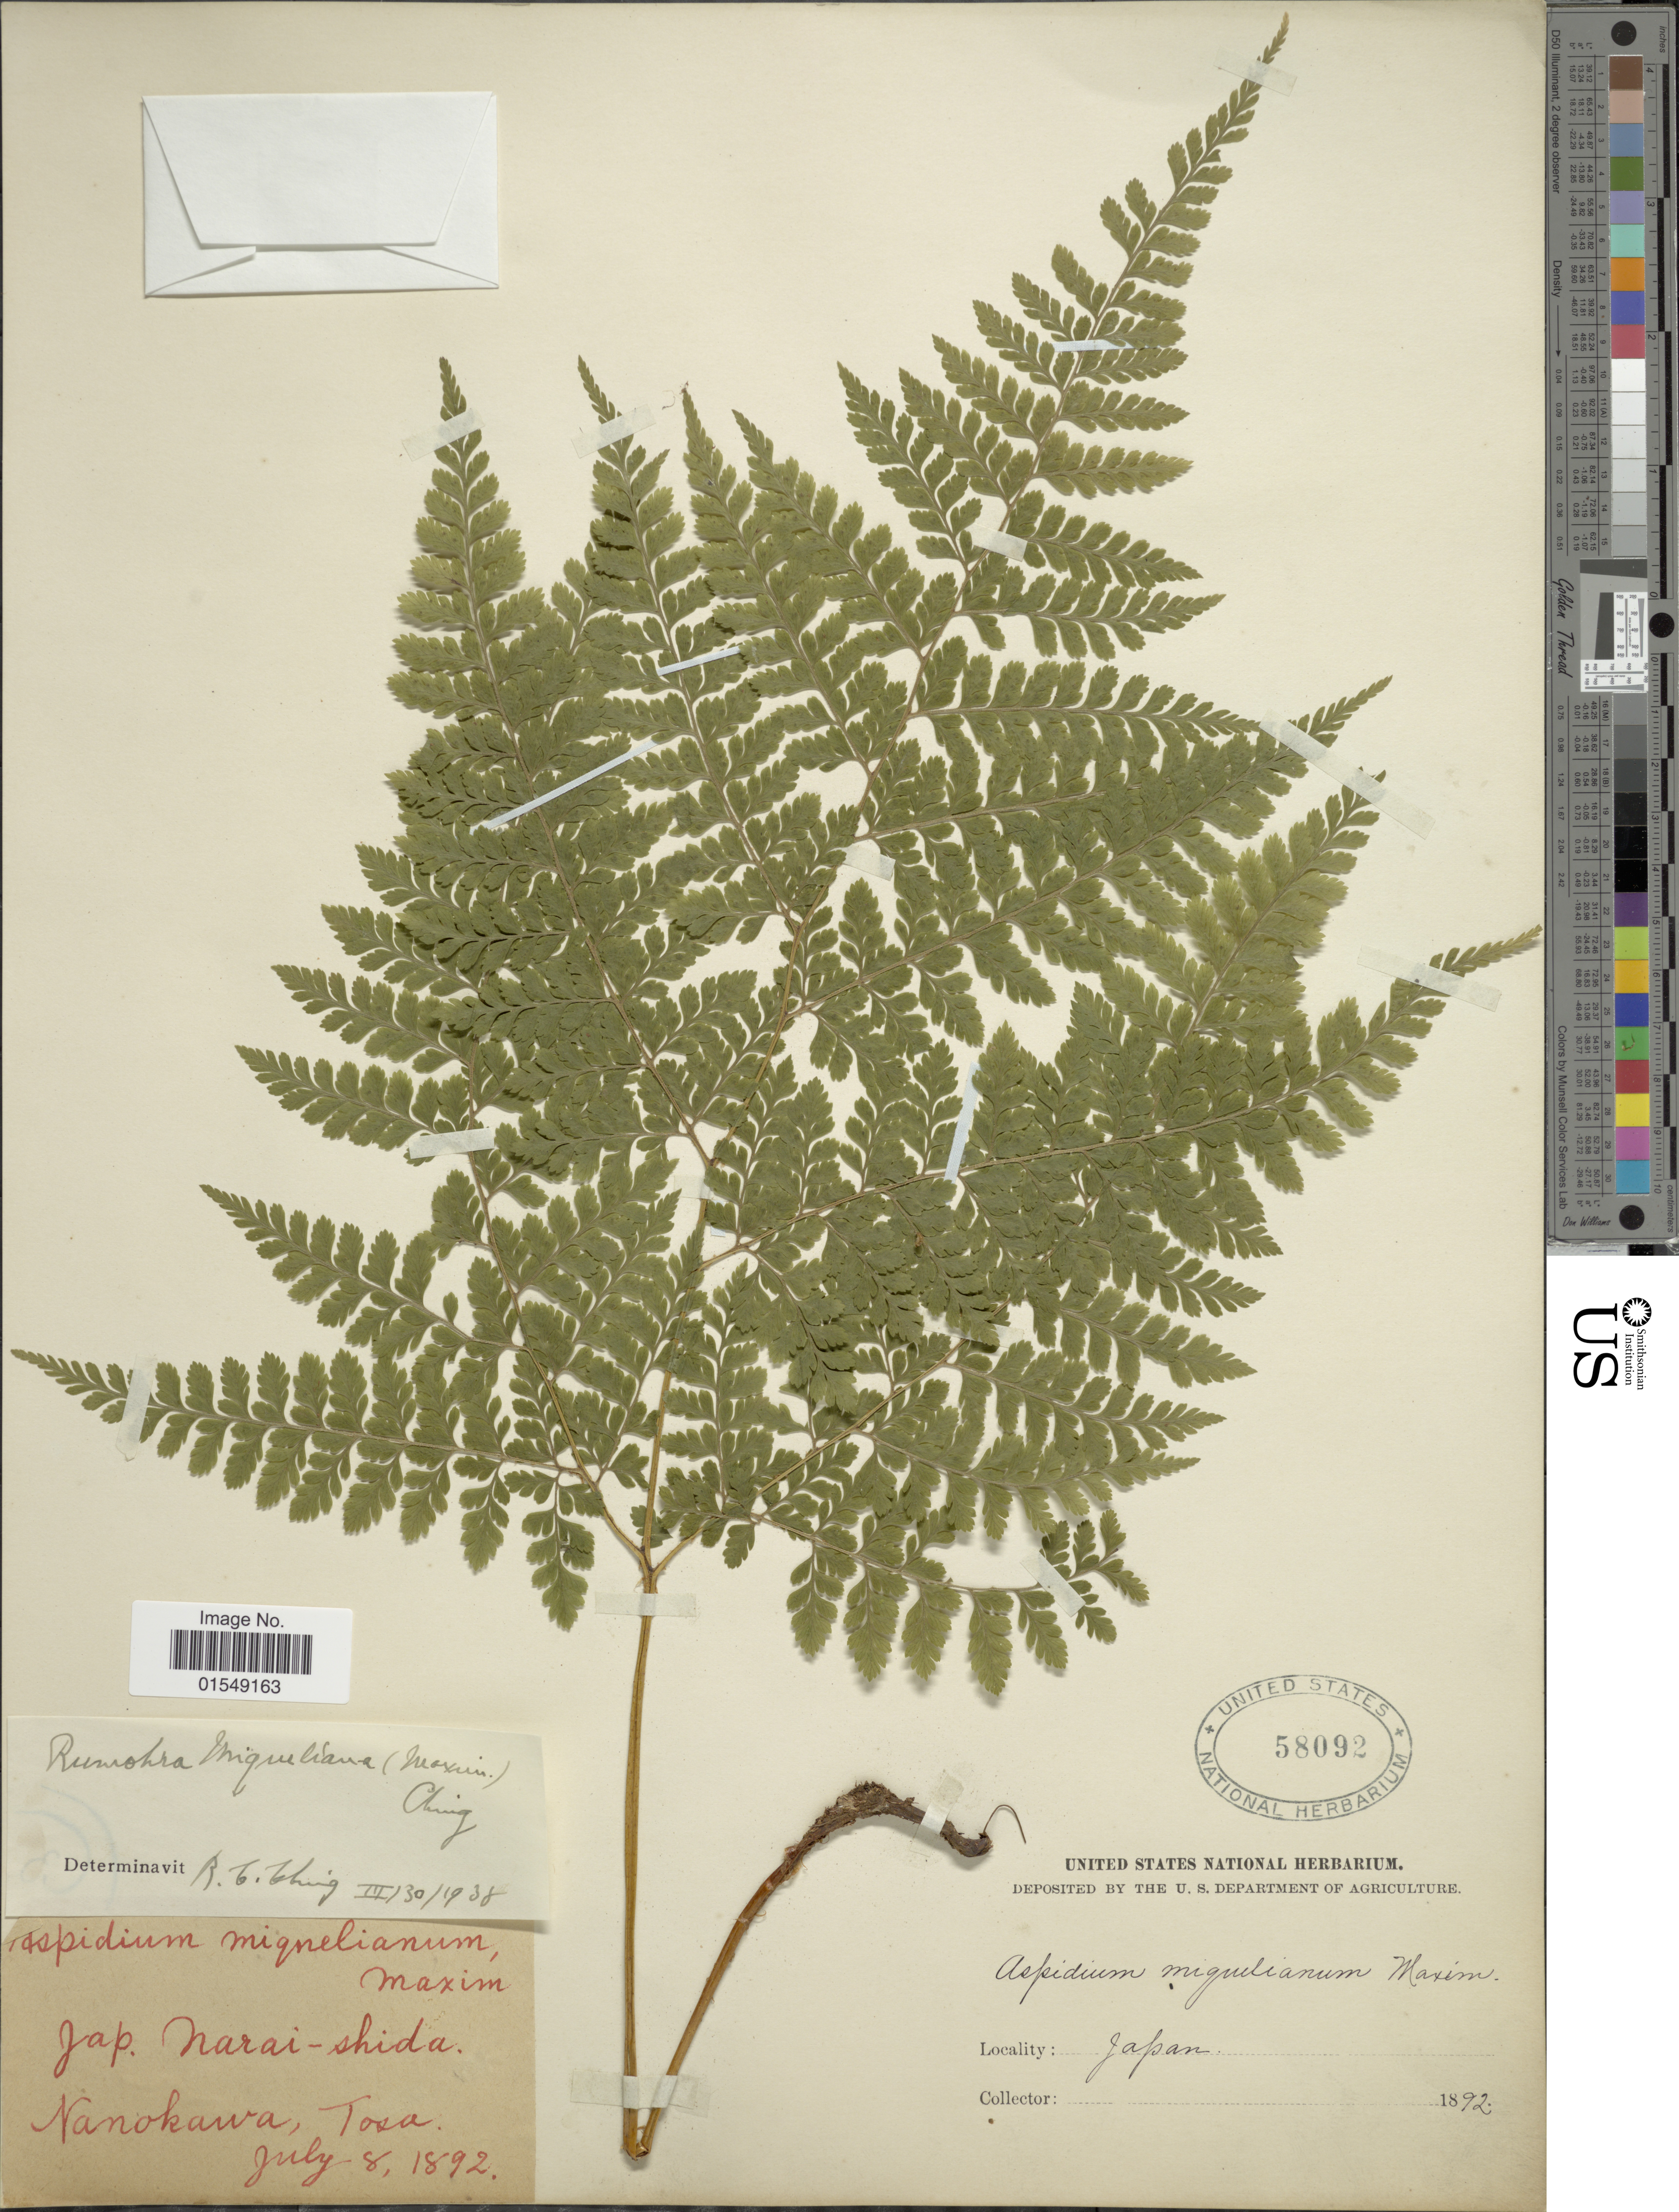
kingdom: Plantae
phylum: Tracheophyta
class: Polypodiopsida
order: Polypodiales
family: Dryopteridaceae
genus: Arachniodes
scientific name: Arachniodes miqueliana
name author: (Maxim. ex Franch. & Sav.) Ohwi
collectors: T. Nanokawa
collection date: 1892-07-08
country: Japan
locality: Narai-shida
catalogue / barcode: US 58092